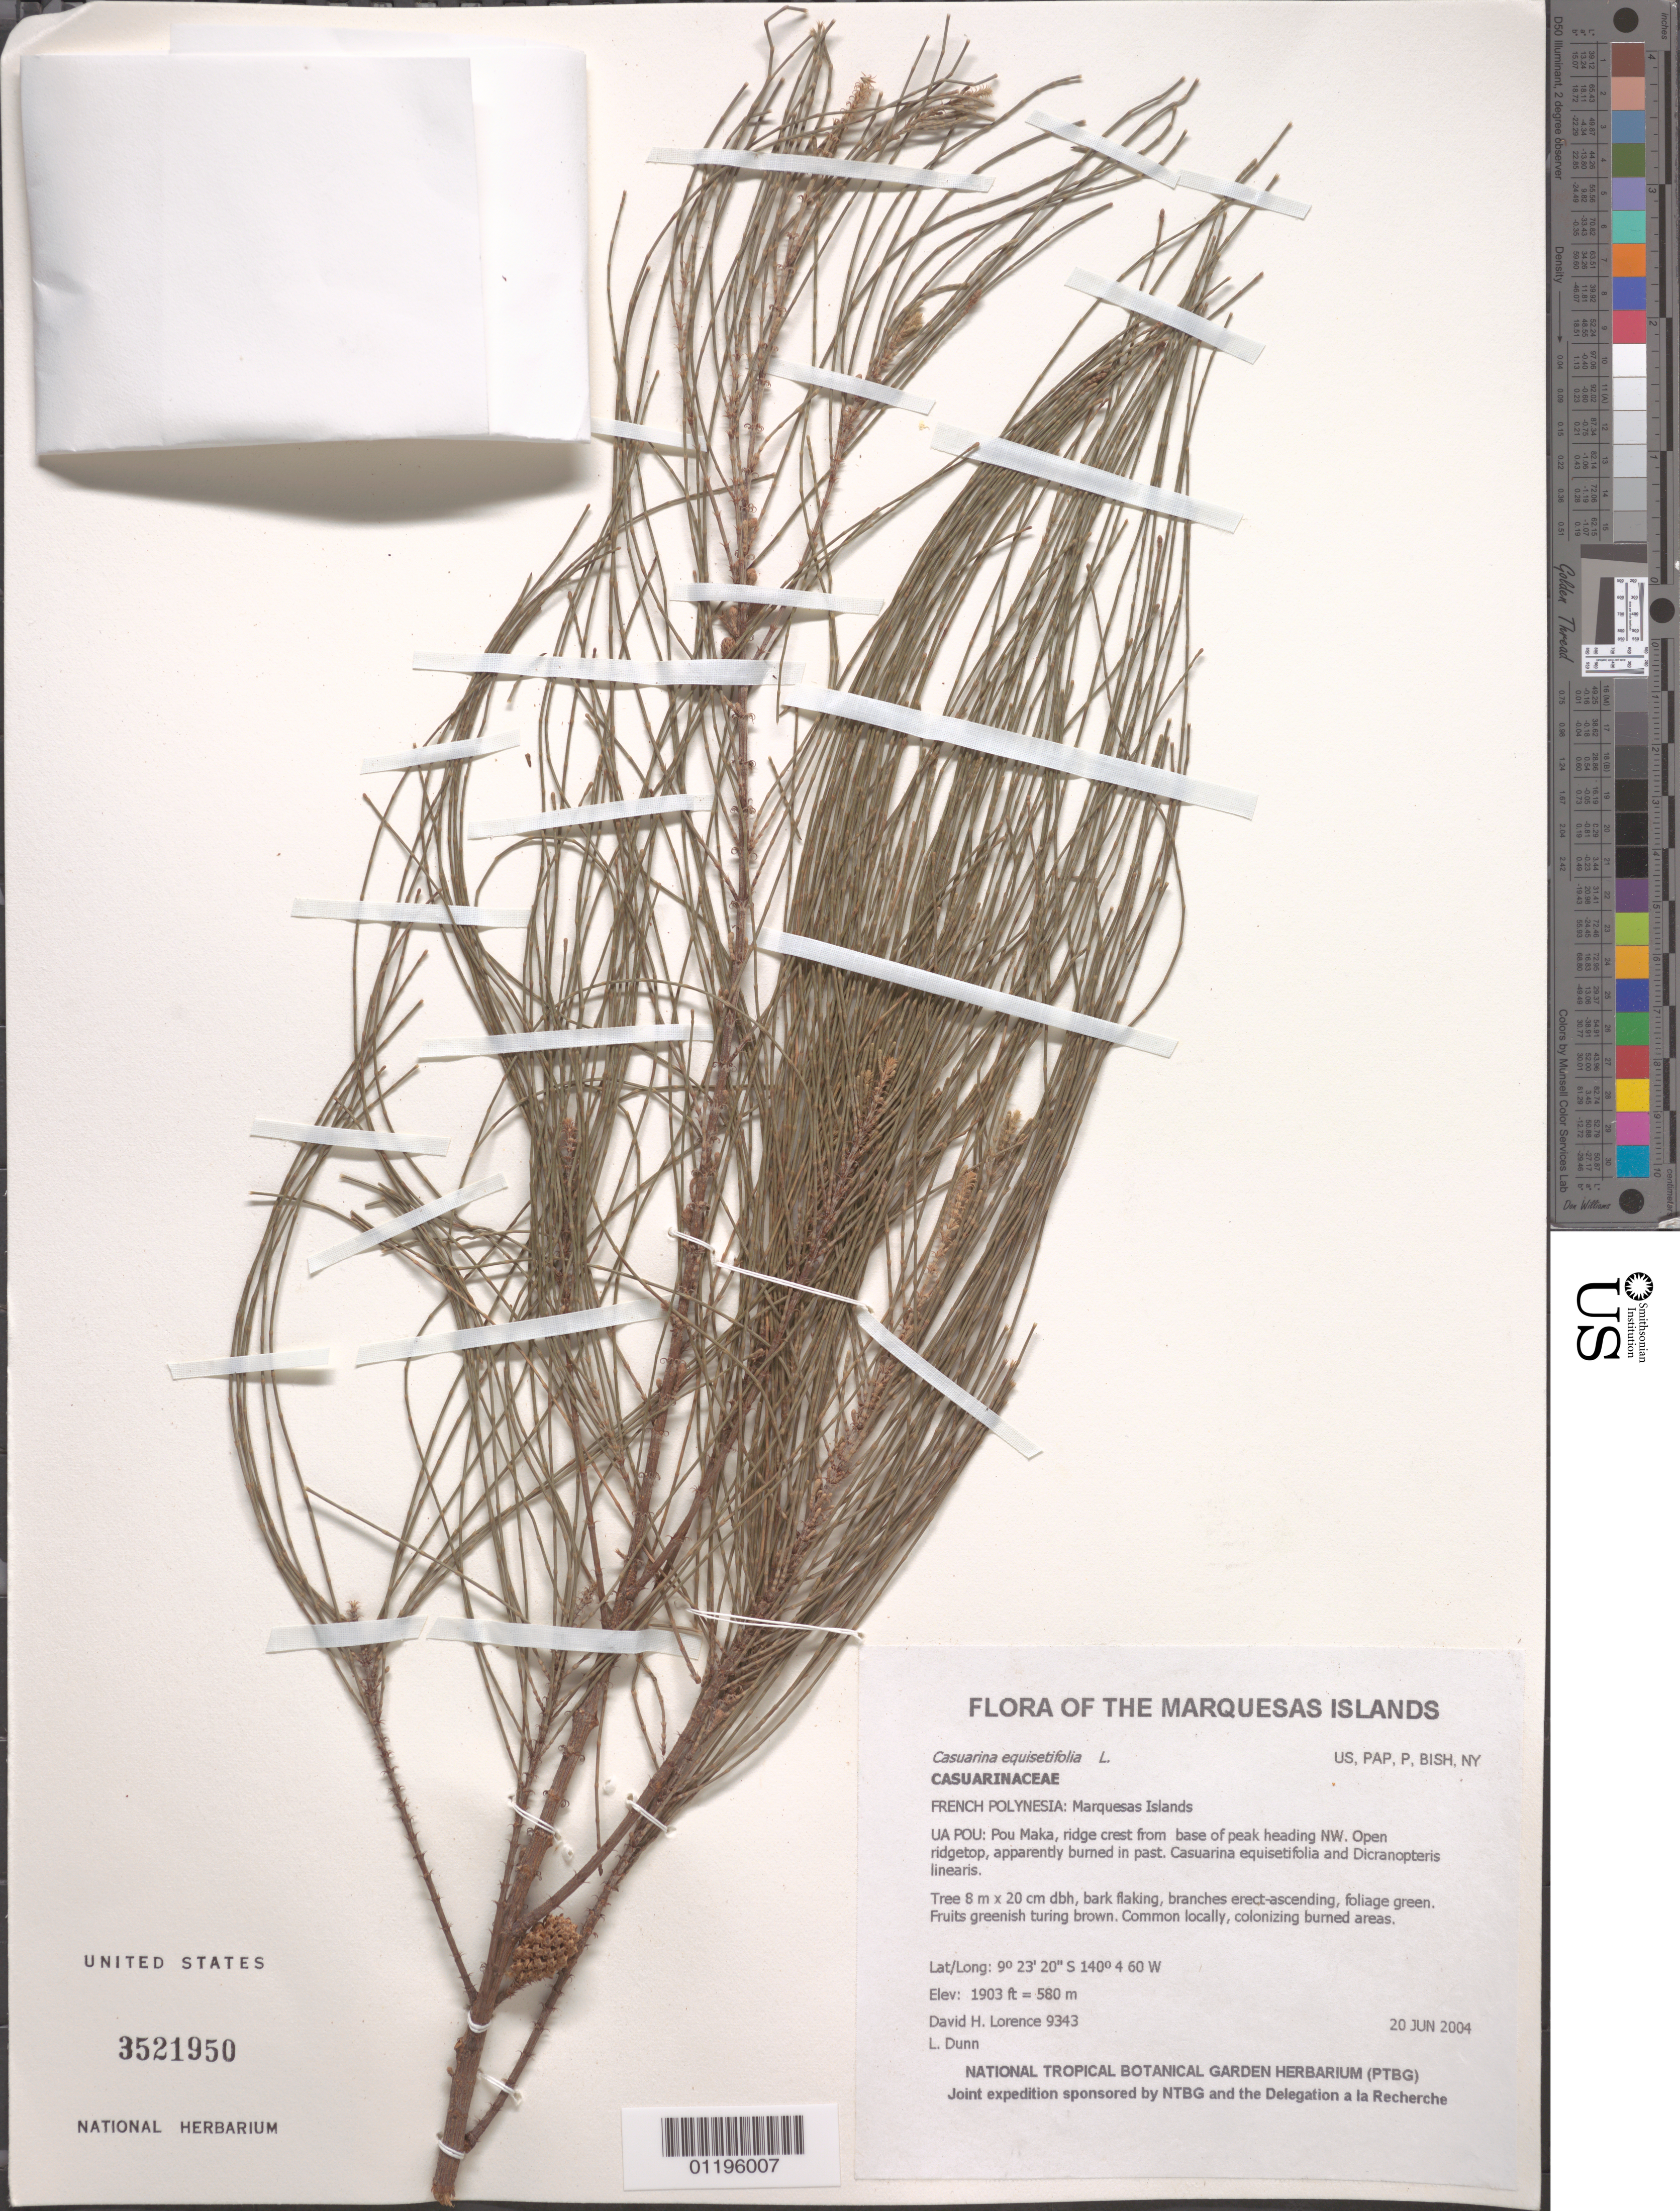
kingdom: Plantae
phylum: Tracheophyta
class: Magnoliopsida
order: Fagales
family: Casuarinaceae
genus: Casuarina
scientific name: Casuarina equisetifolia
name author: L.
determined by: Lorence, David H., (PTBG), National Tropical Botanical Garden (UNITED STATES)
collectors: D. Lorence & L. Dunn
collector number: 9343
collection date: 2004-06-20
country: French Polynesia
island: Ua Pou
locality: Pou Maka, ridge crest from base of peak heading NW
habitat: Open ridgetop, apparently burned in past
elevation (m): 580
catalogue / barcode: US 3521950